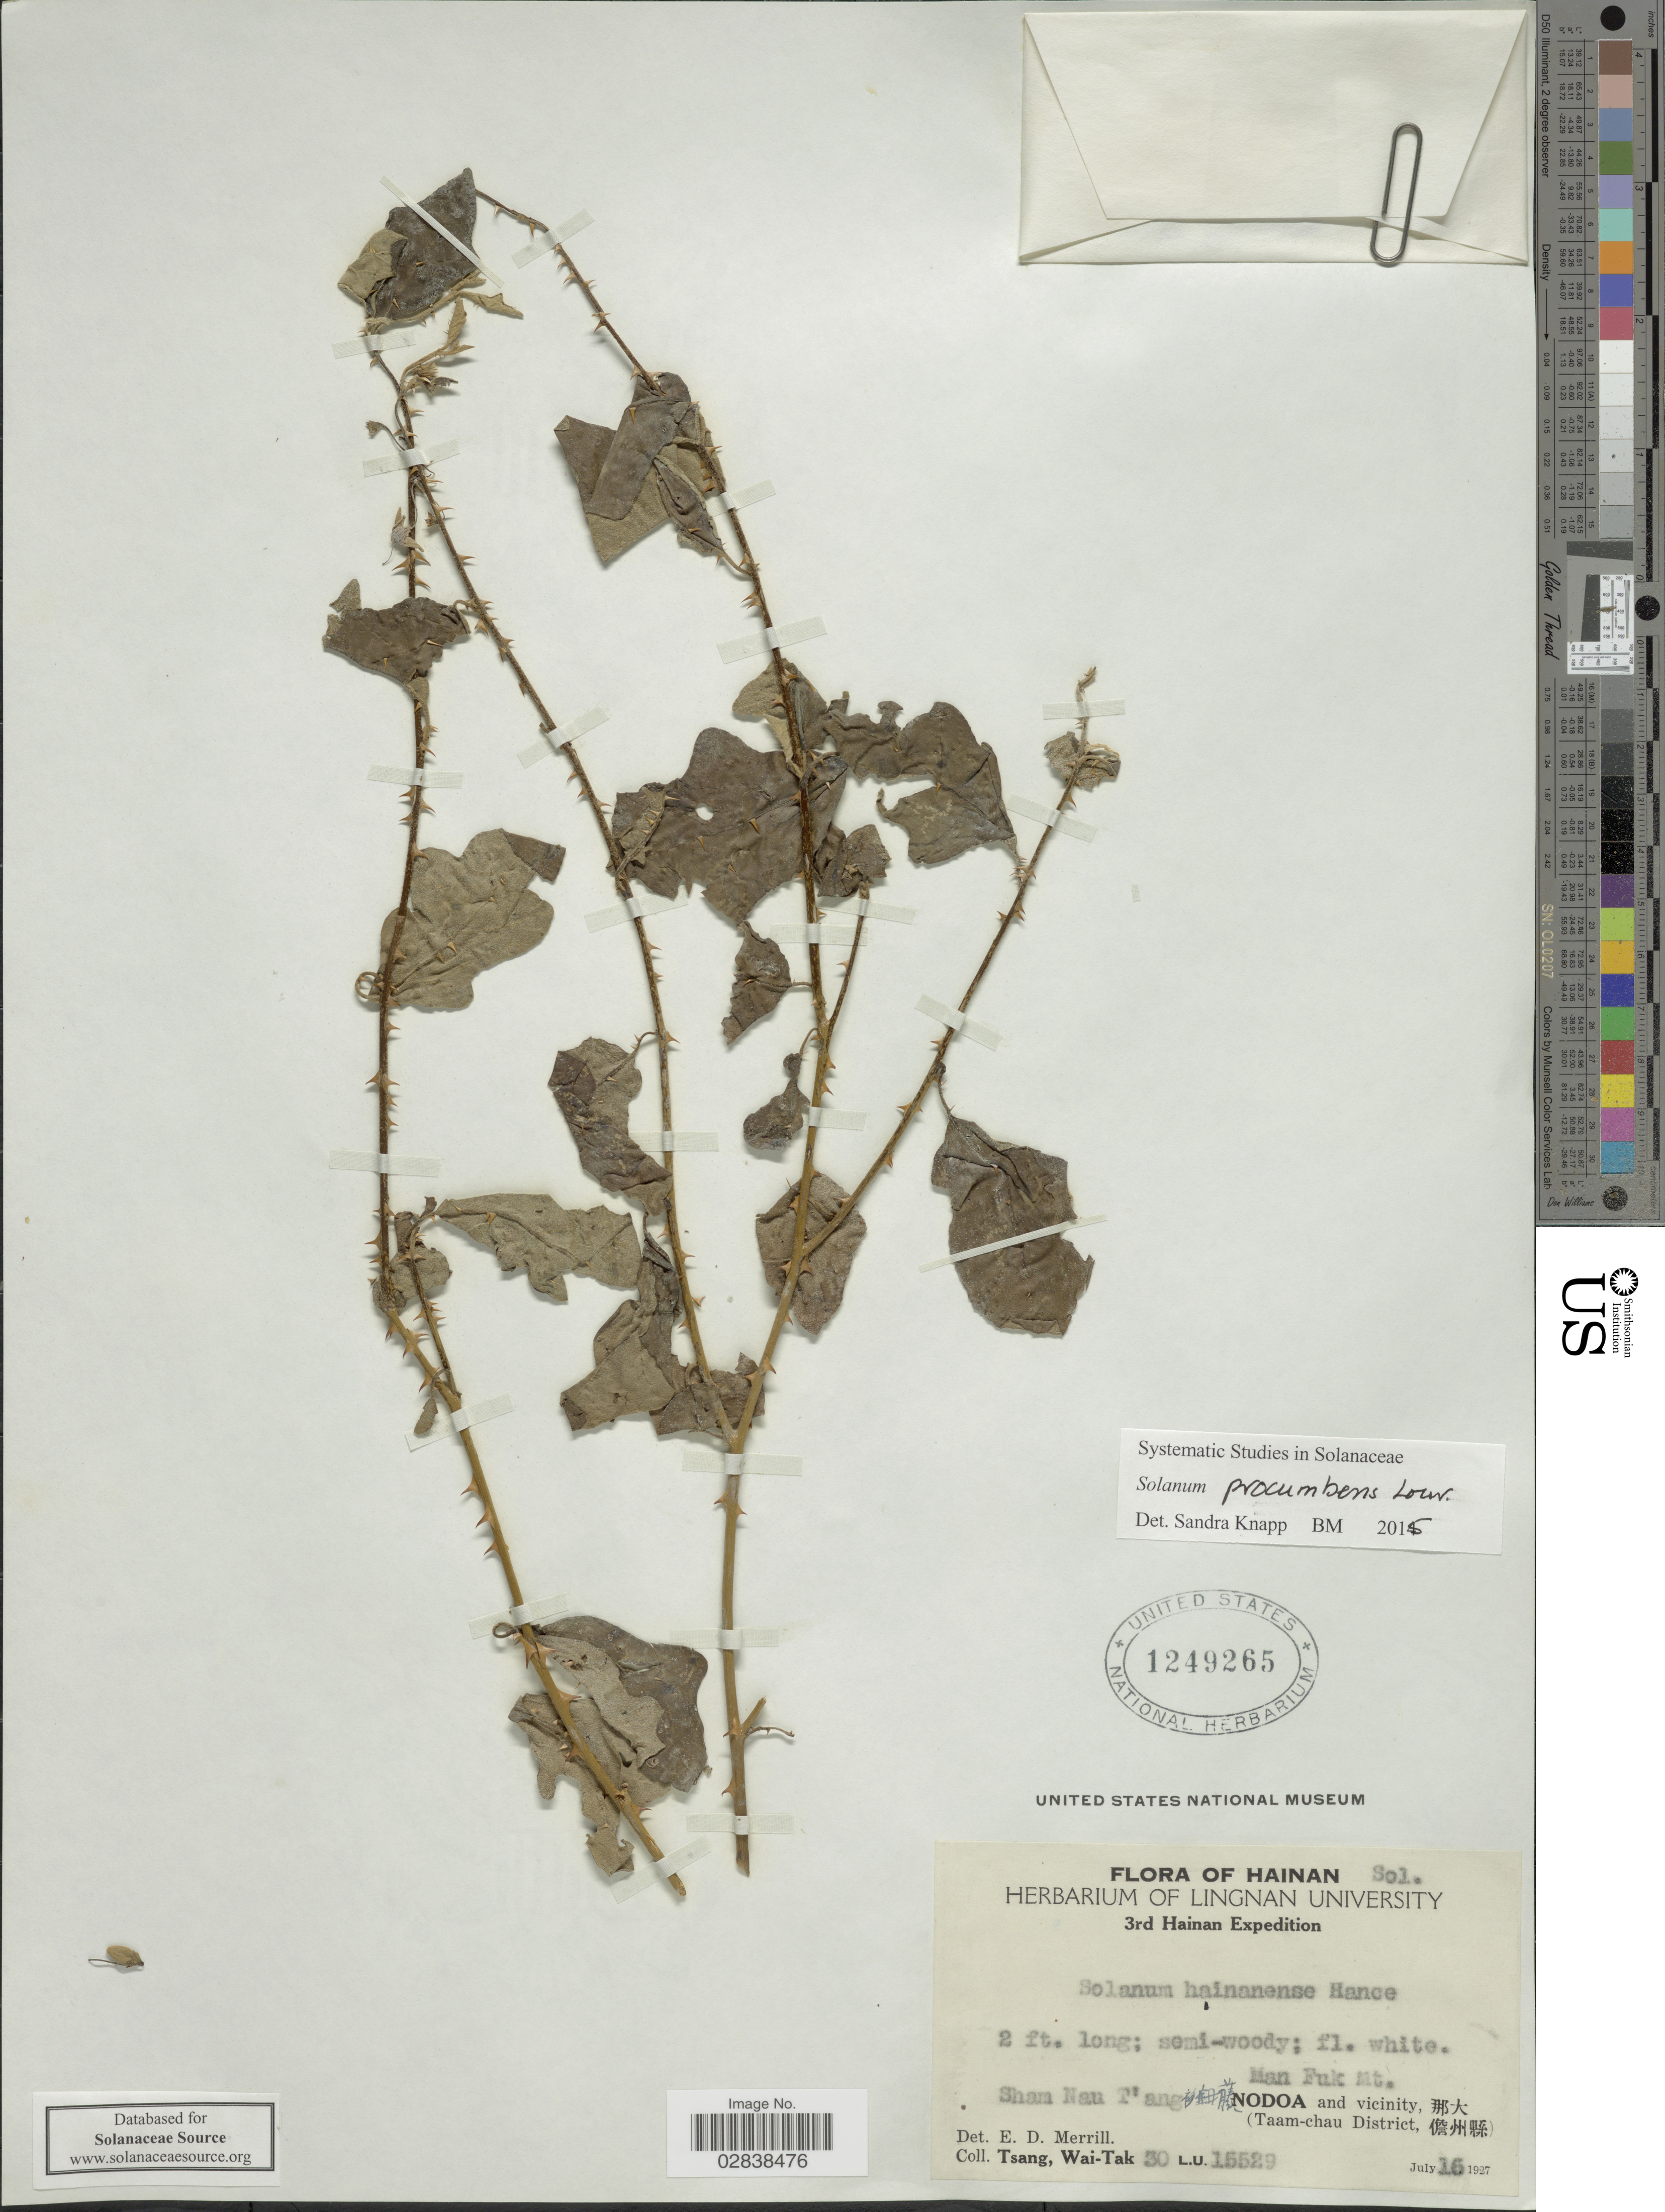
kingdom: Plantae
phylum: Tracheophyta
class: Magnoliopsida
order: Solanales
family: Solanaceae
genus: Solanum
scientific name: Solanum hainanense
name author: Hance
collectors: W. T. Tsang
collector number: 30/15529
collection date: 1927-07-16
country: China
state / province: Hainan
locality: Hainan, Sham Nau T'ang, Man Fuk Mt., Nodoa and vicinity, (Taam-chau District).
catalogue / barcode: US 1249265